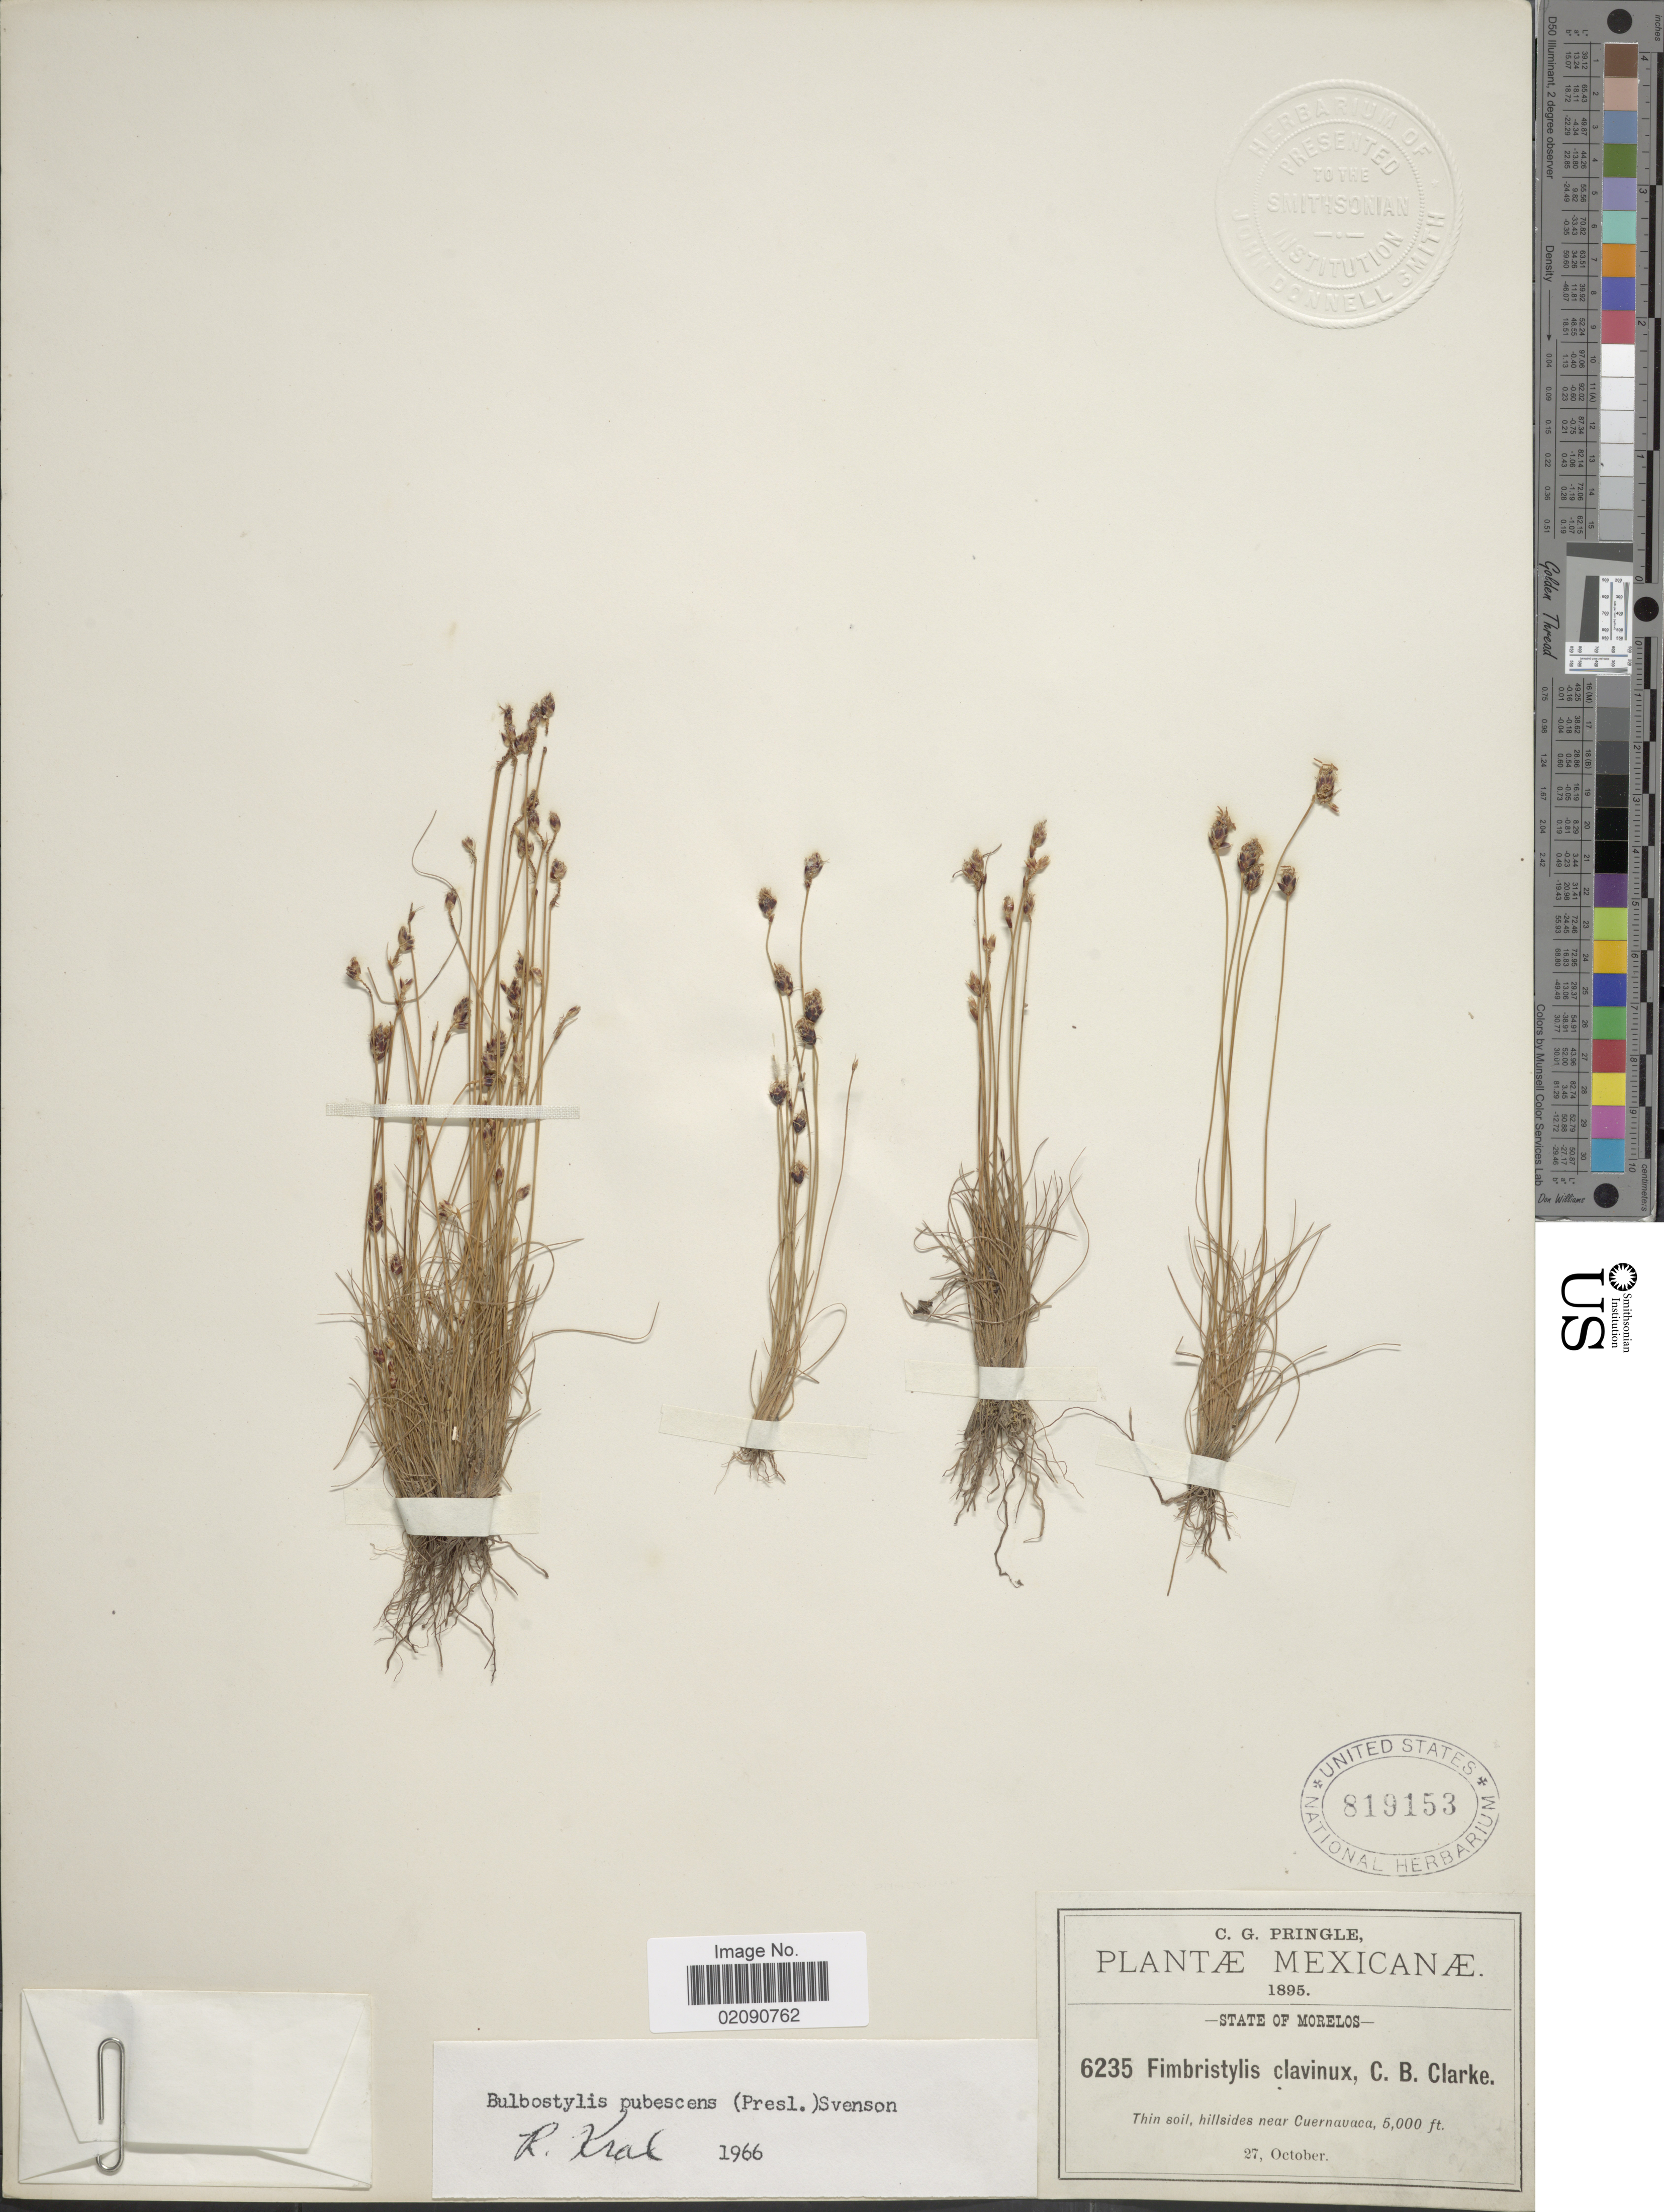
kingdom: Plantae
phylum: Tracheophyta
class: Liliopsida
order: Poales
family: Cyperaceae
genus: Bulbostylis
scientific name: Bulbostylis pubescens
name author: (J. Presl & C. Presl) Svenson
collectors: C. G. Pringle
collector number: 6235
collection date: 1895-10-27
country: Mexico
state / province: Morelos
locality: State of Morelos. Thin soil, hillsides near Cuernavaca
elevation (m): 1524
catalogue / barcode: US 819153